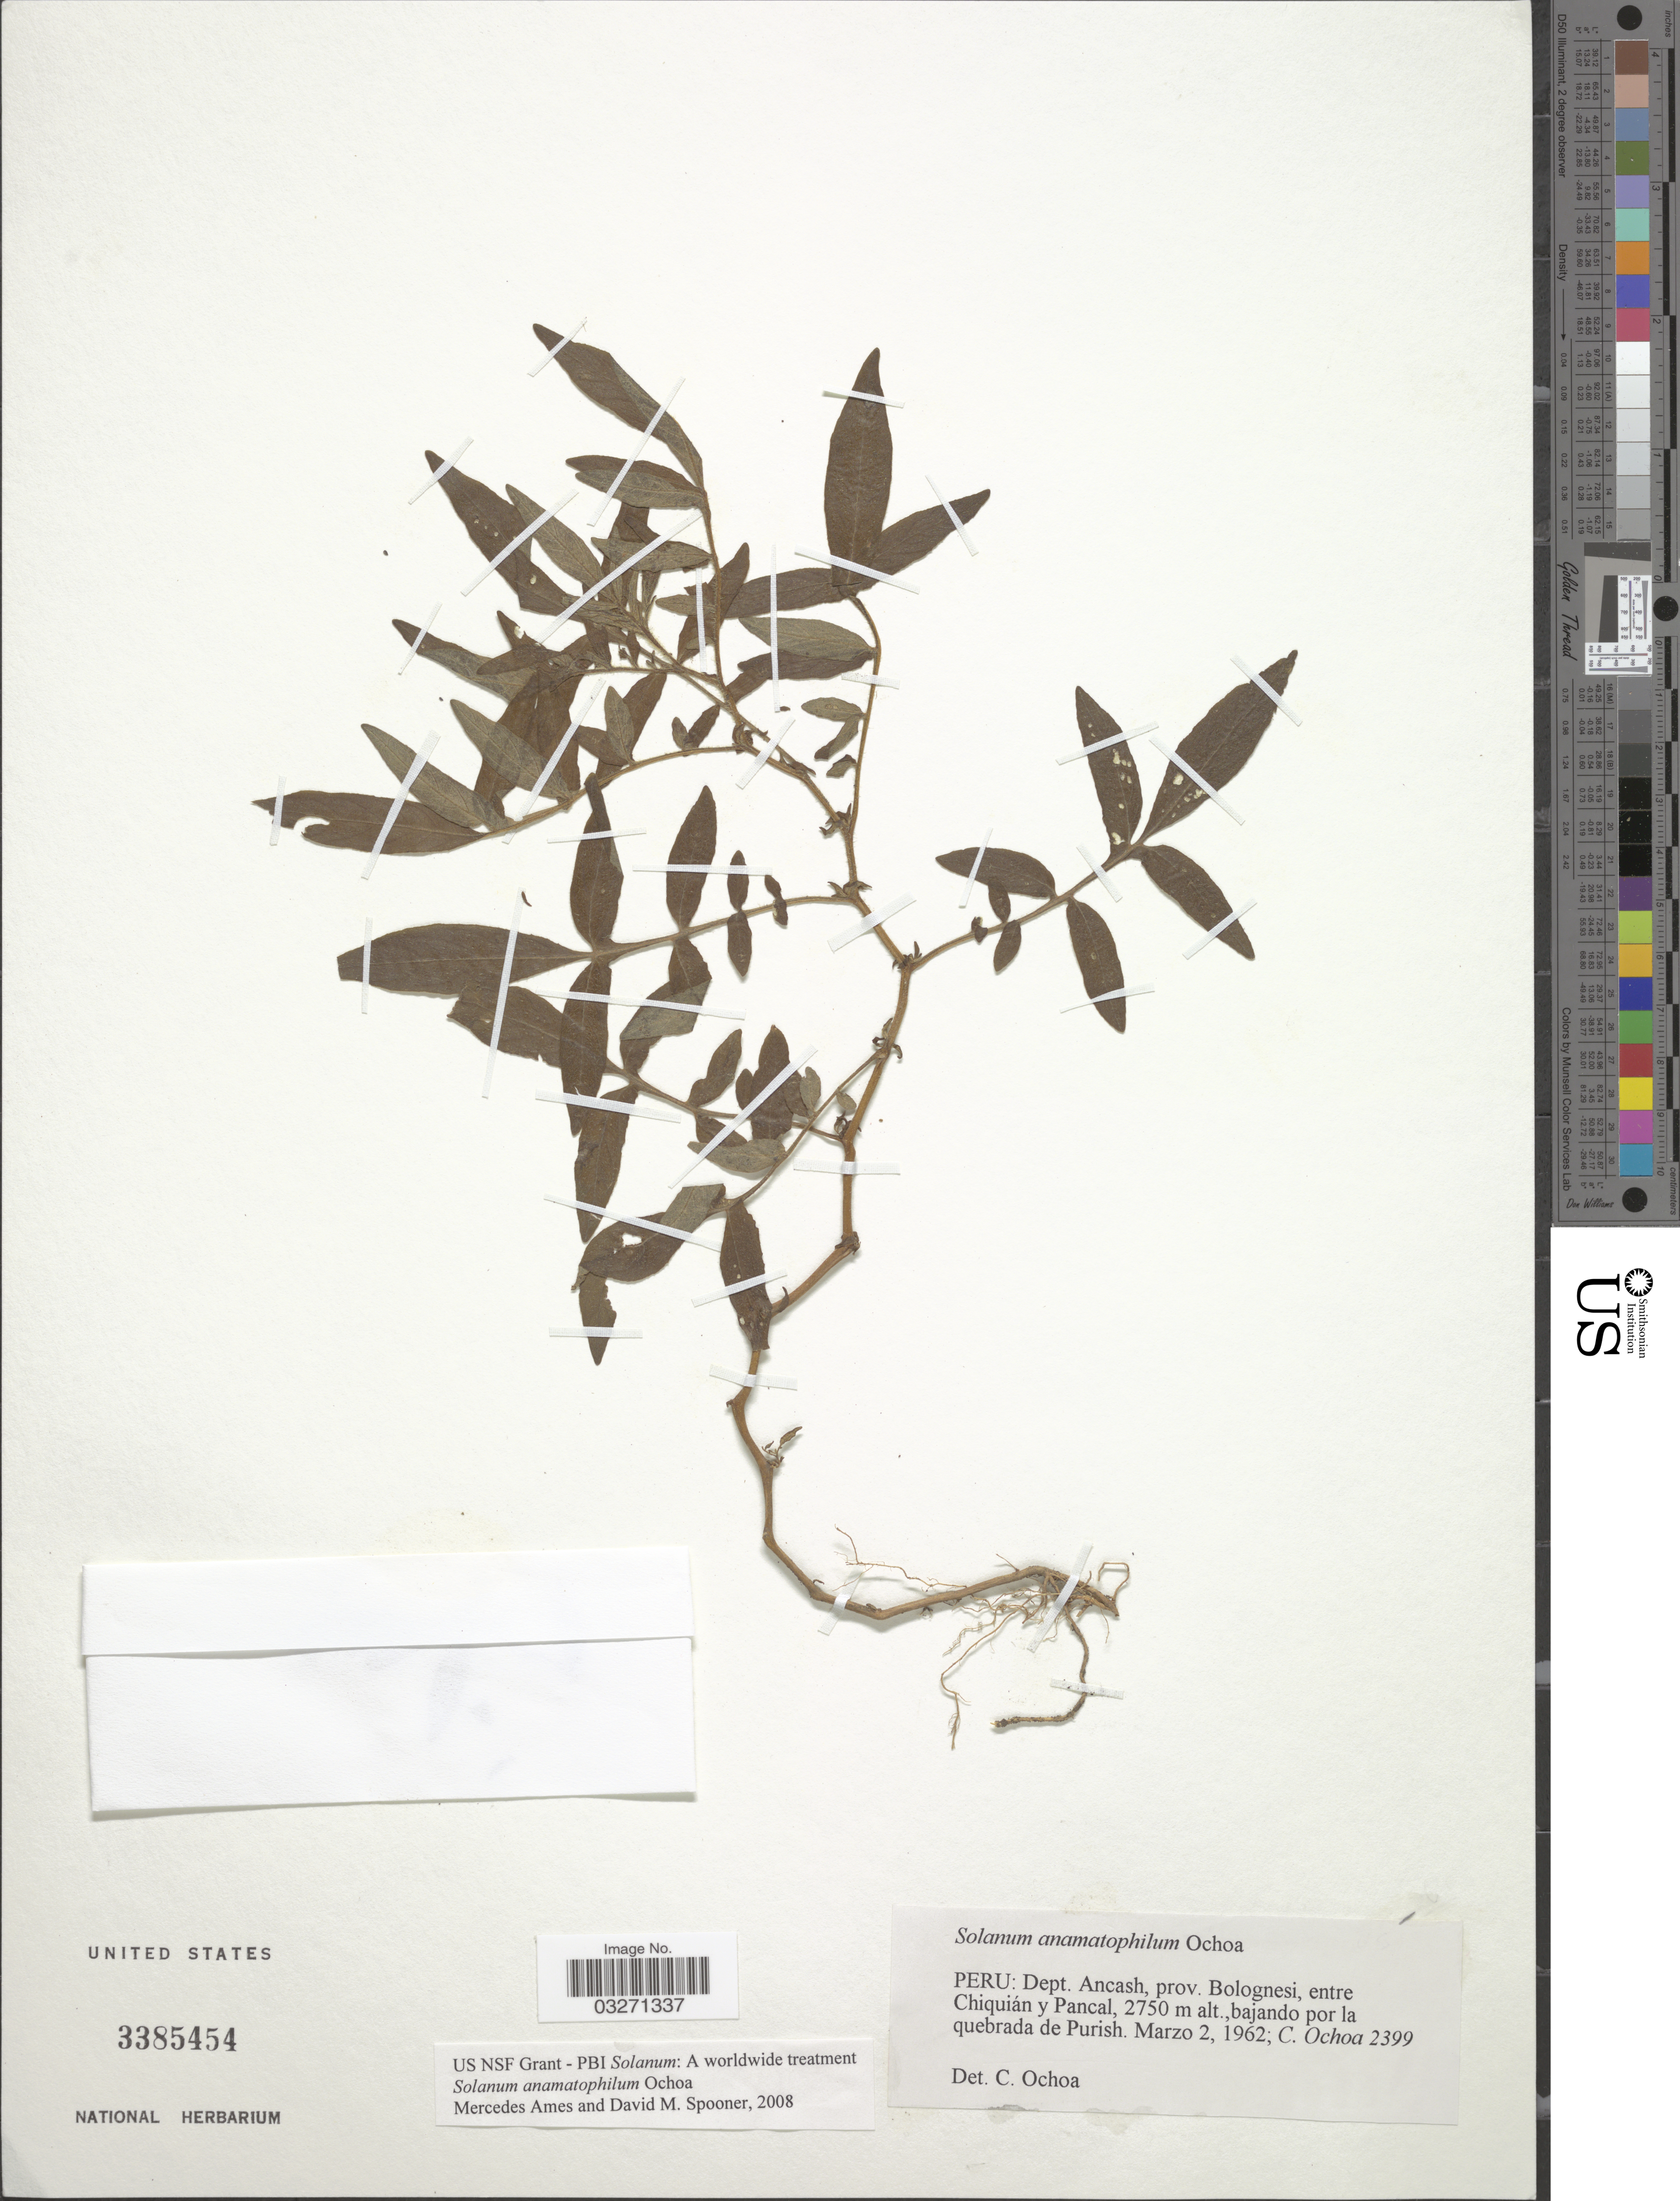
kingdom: Plantae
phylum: Tracheophyta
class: Magnoliopsida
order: Solanales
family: Solanaceae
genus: Solanum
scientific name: Solanum anamatophilum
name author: Ochoa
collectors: C. Ochoa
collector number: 2399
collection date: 1962-03-02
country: Peru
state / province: Ancash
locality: Dept. Ancash, prov. Bolognesi, entre Chiquián y Pancal, bajando por la quebrada de Purish.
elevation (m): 2750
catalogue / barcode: US 3385454